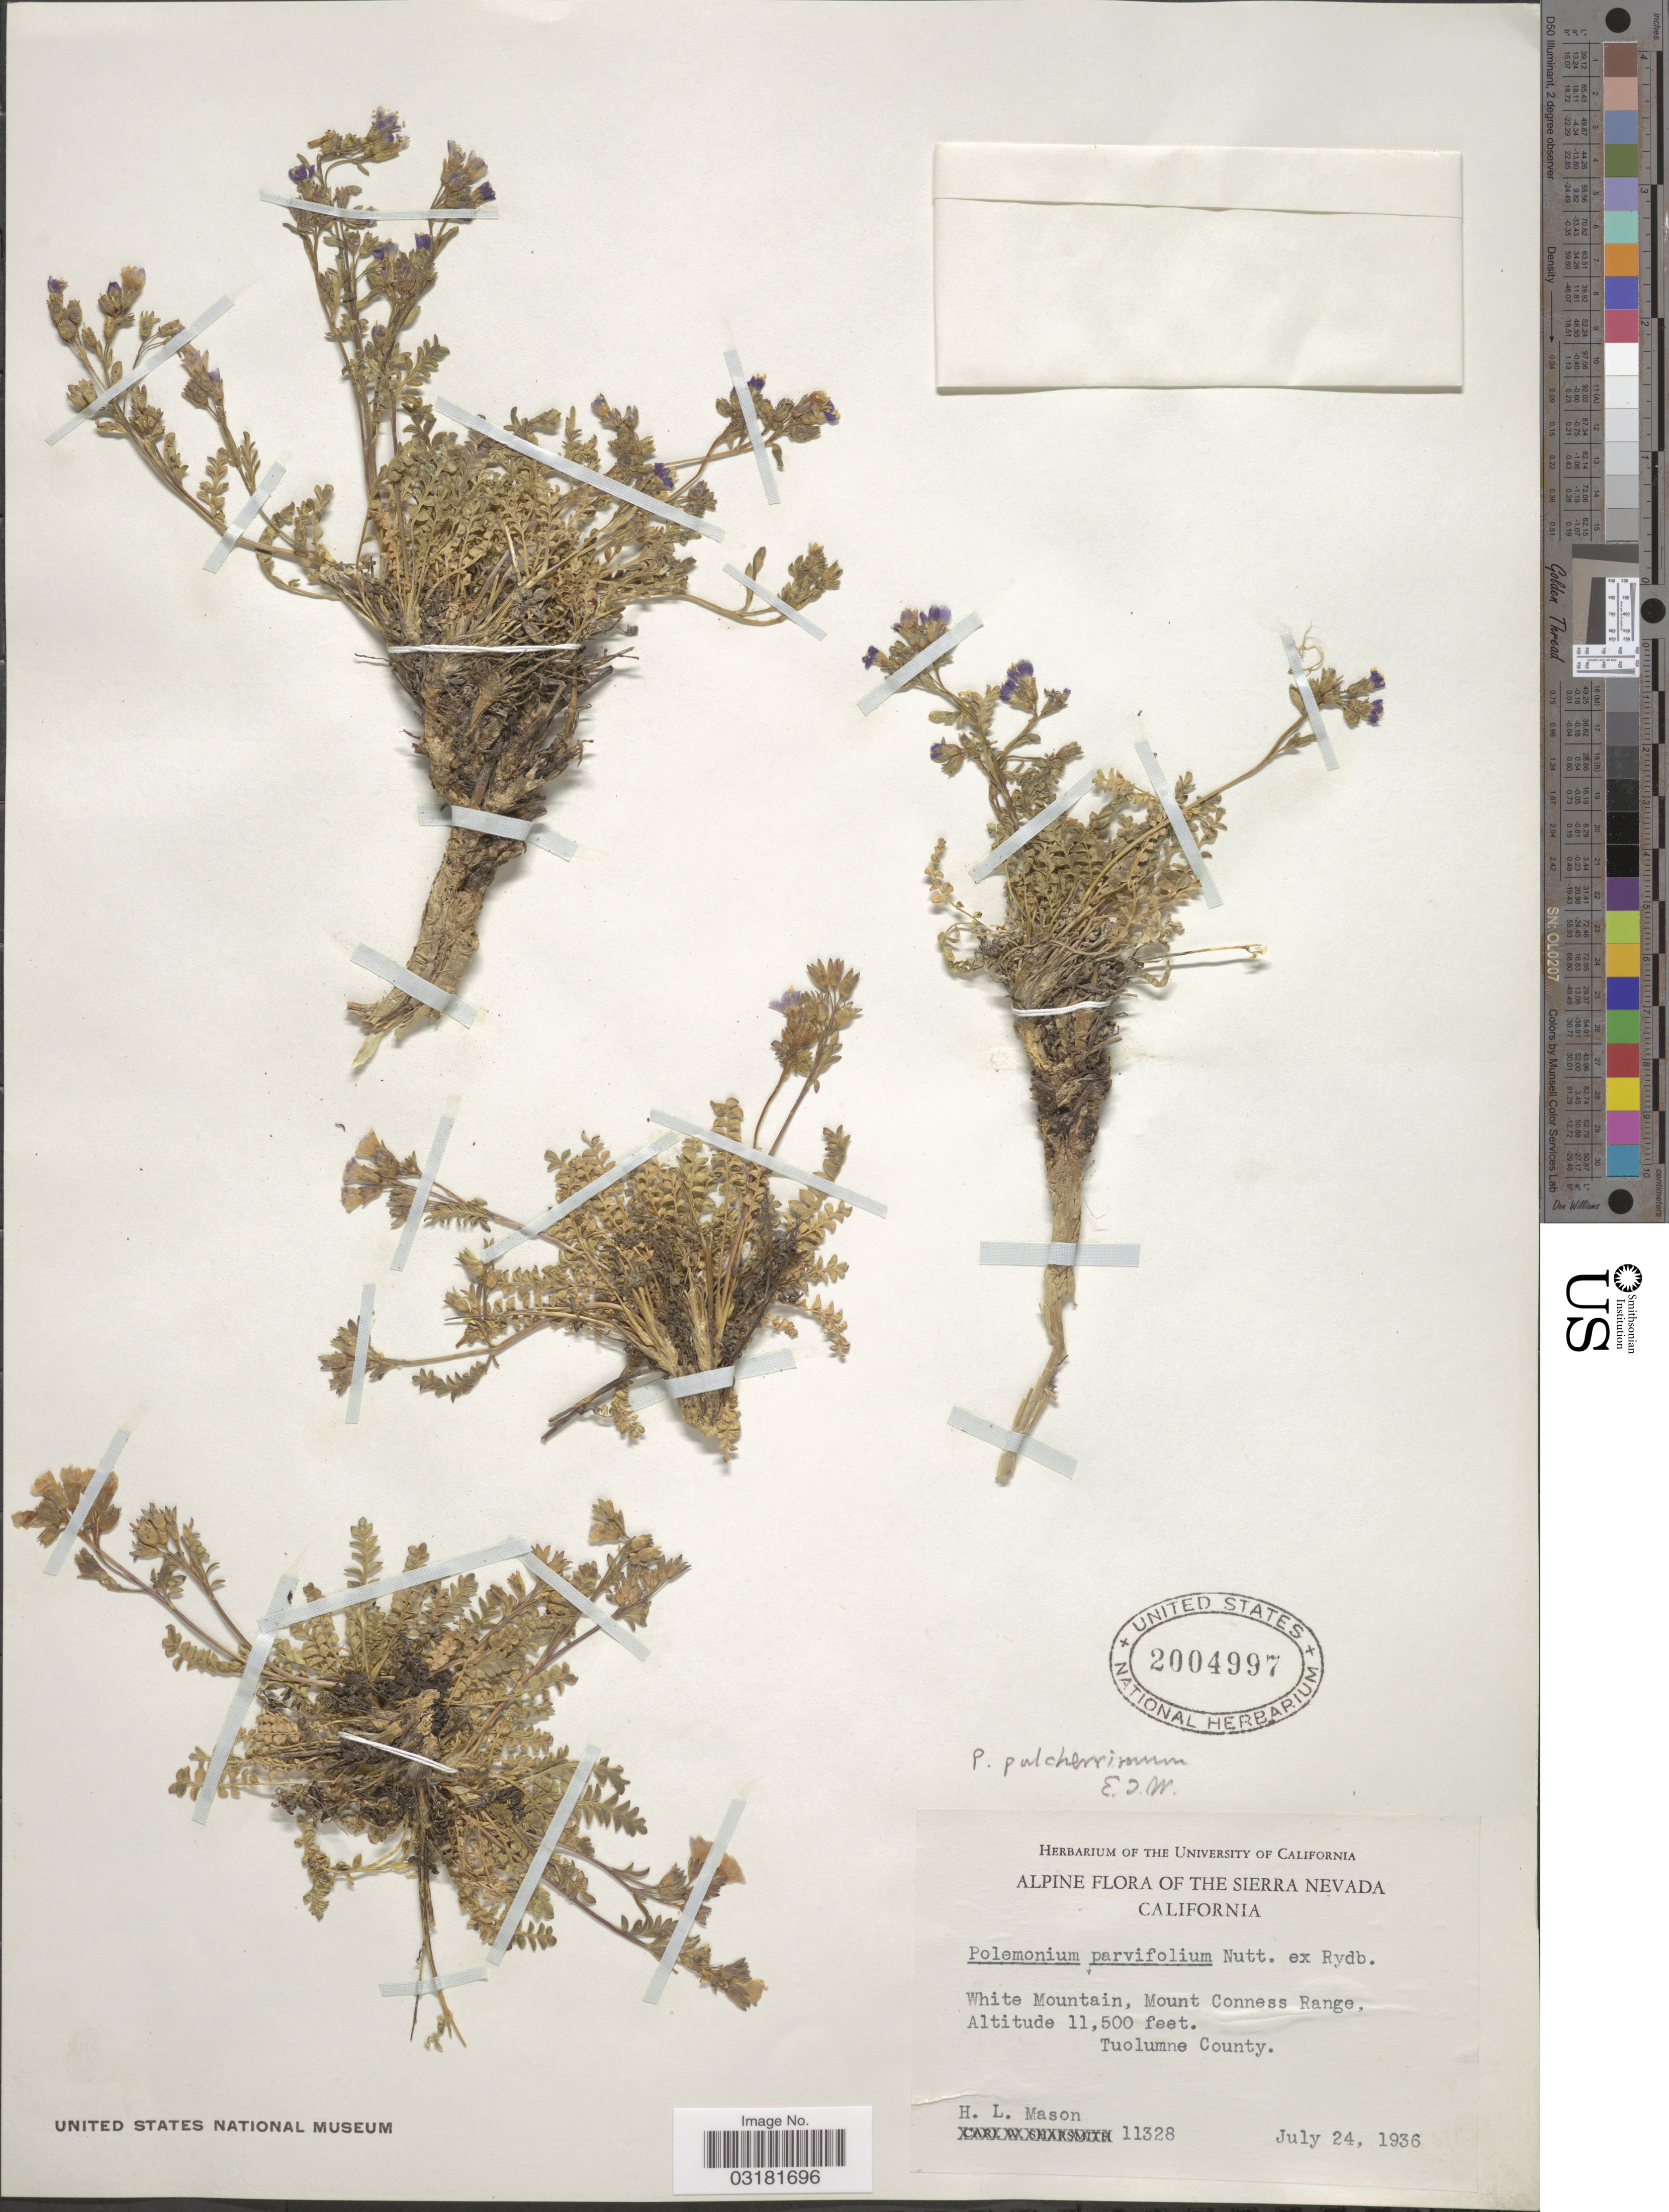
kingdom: Plantae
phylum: Tracheophyta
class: Magnoliopsida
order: Ericales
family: Polemoniaceae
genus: Polemonium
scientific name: Polemonium pulcherrimum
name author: Hook.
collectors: H. L. Mason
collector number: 11328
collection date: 1936-07-24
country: United States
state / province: California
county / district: Tuolumne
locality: The Sierra Nevada. White Mountain, Mount Conness Range. Tuolumne County.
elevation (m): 3505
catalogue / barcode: US 2004997